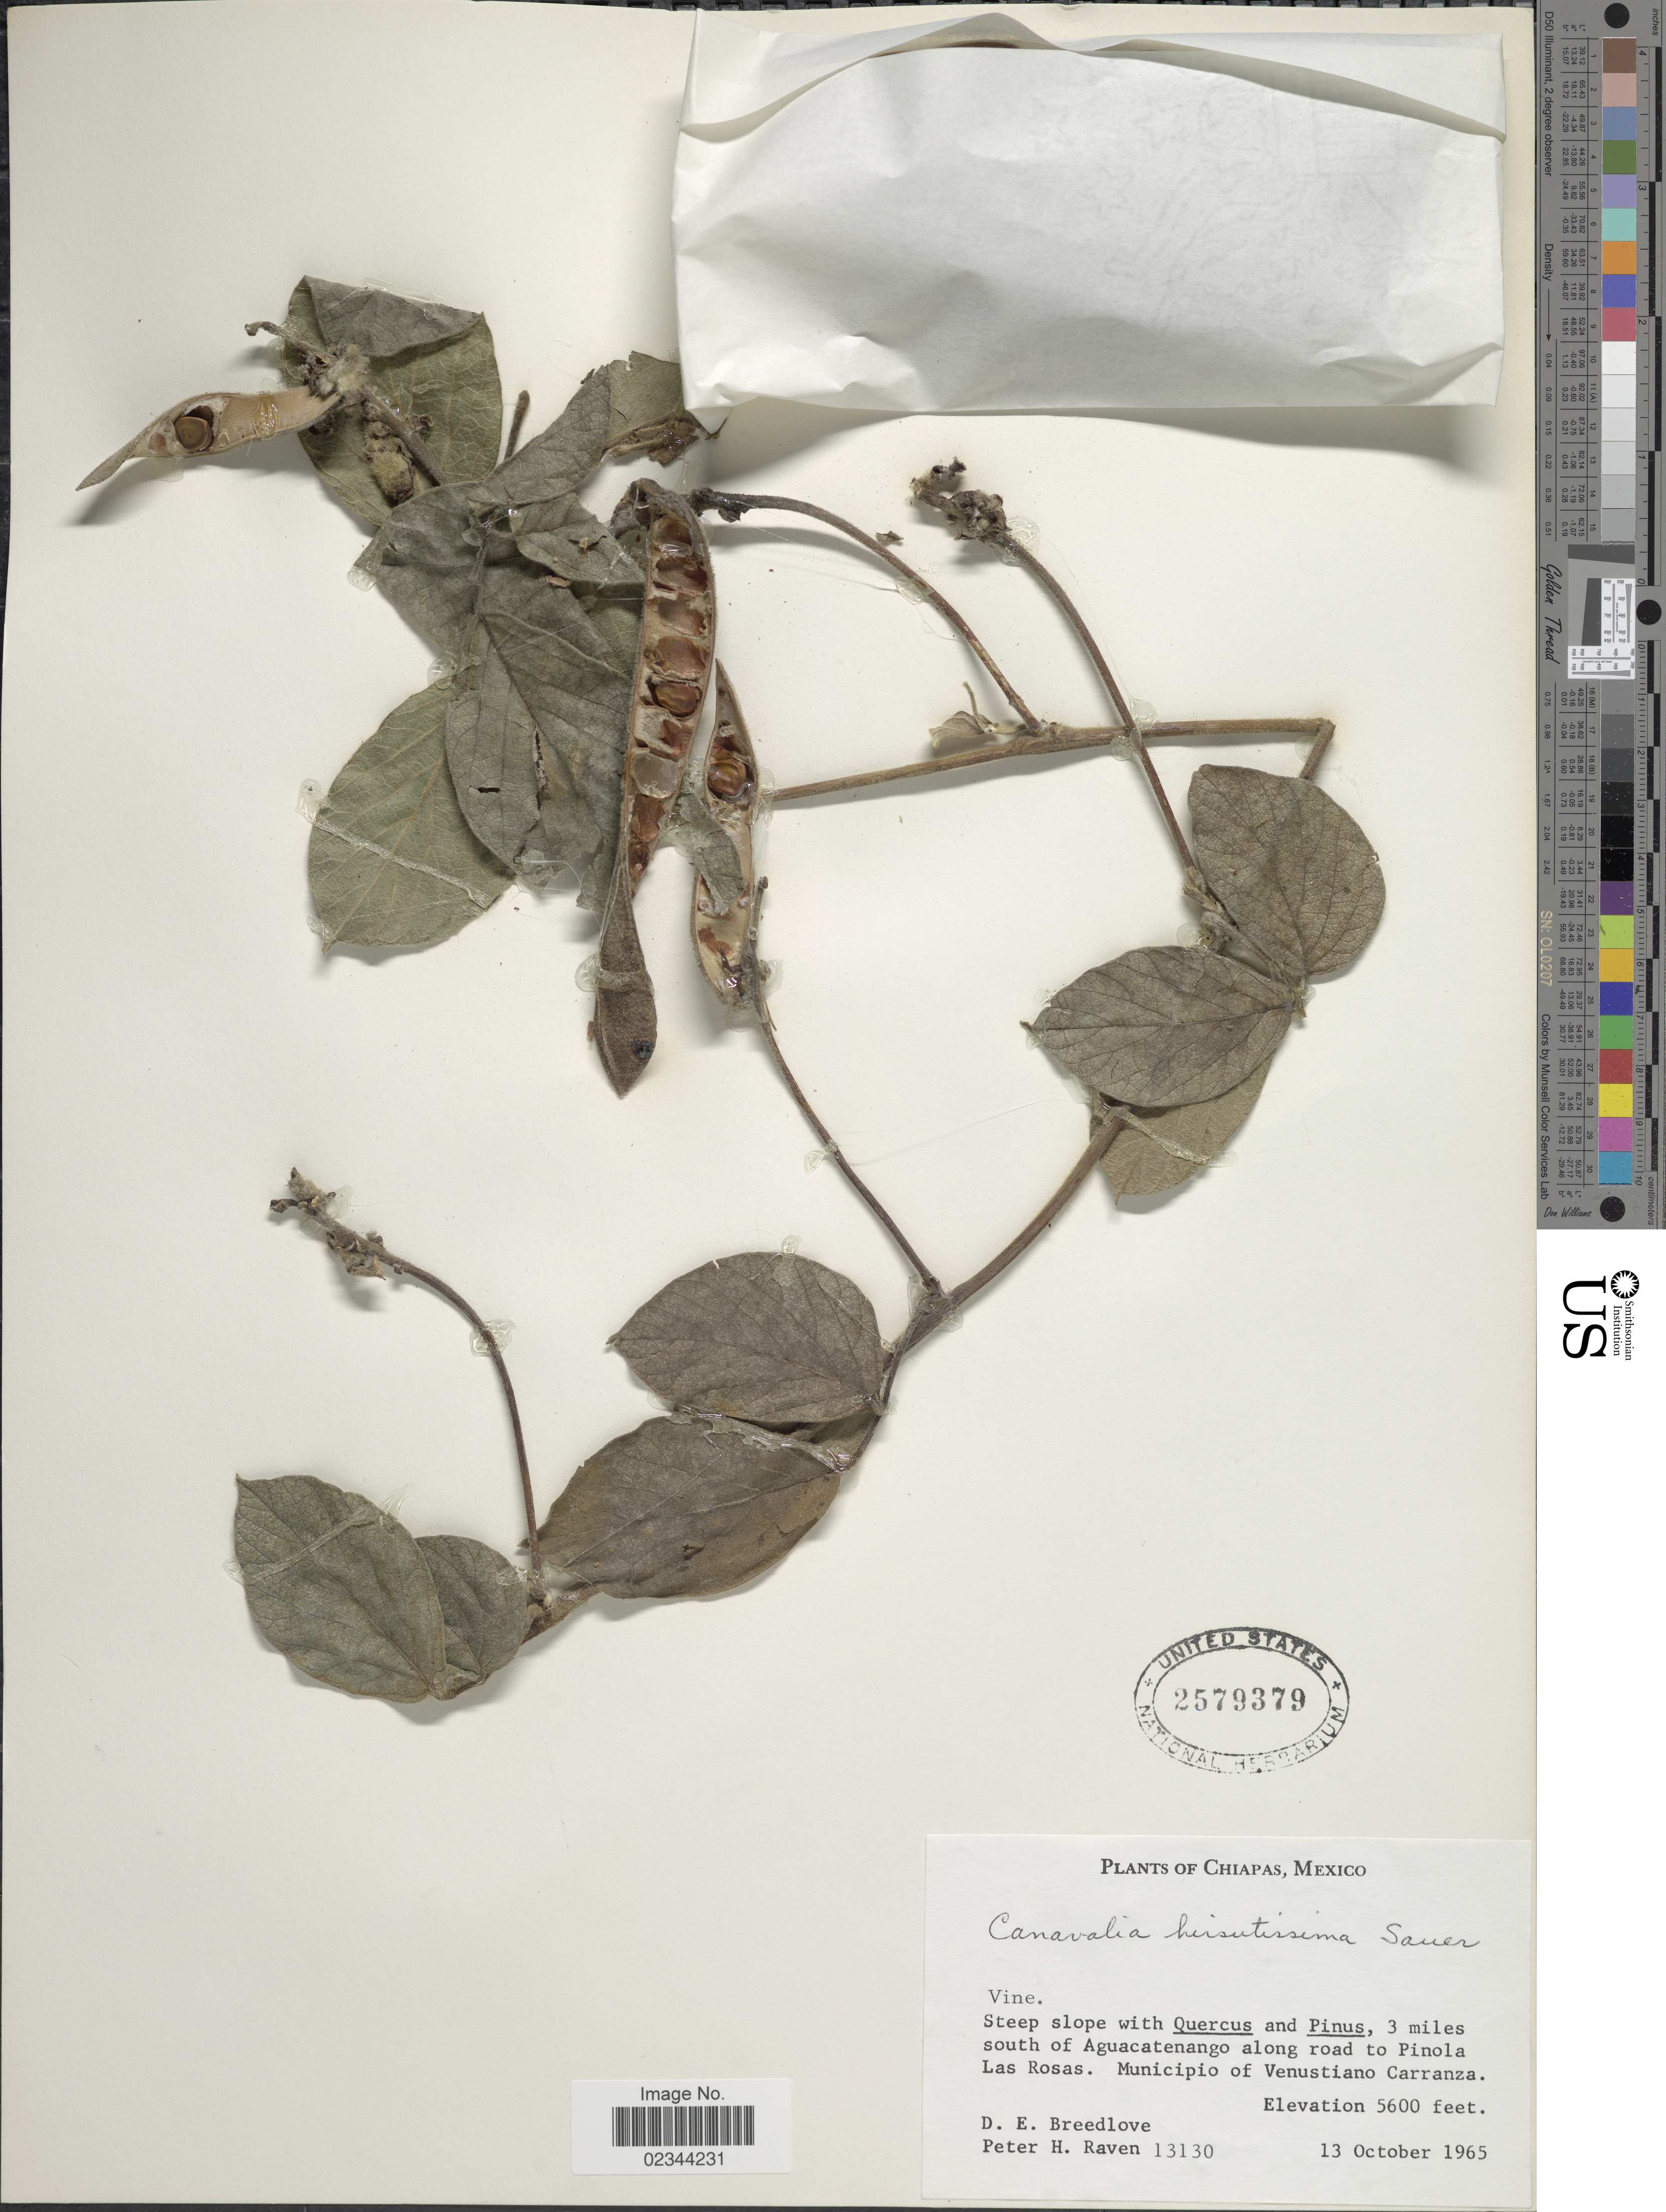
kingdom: Plantae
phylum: Tracheophyta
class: Magnoliopsida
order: Fabales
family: Fabaceae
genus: Canavalia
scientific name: Canavalia hirsutissima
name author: Sauer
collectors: D. E. Breedlove & P. Raven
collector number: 13130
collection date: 1965-10-13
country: Mexico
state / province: Chiapas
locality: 3 miles south of Aguacatenango along road to Pinola Las Rosas. Municipio of Venustiano Carranza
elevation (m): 1707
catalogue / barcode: US 2579379